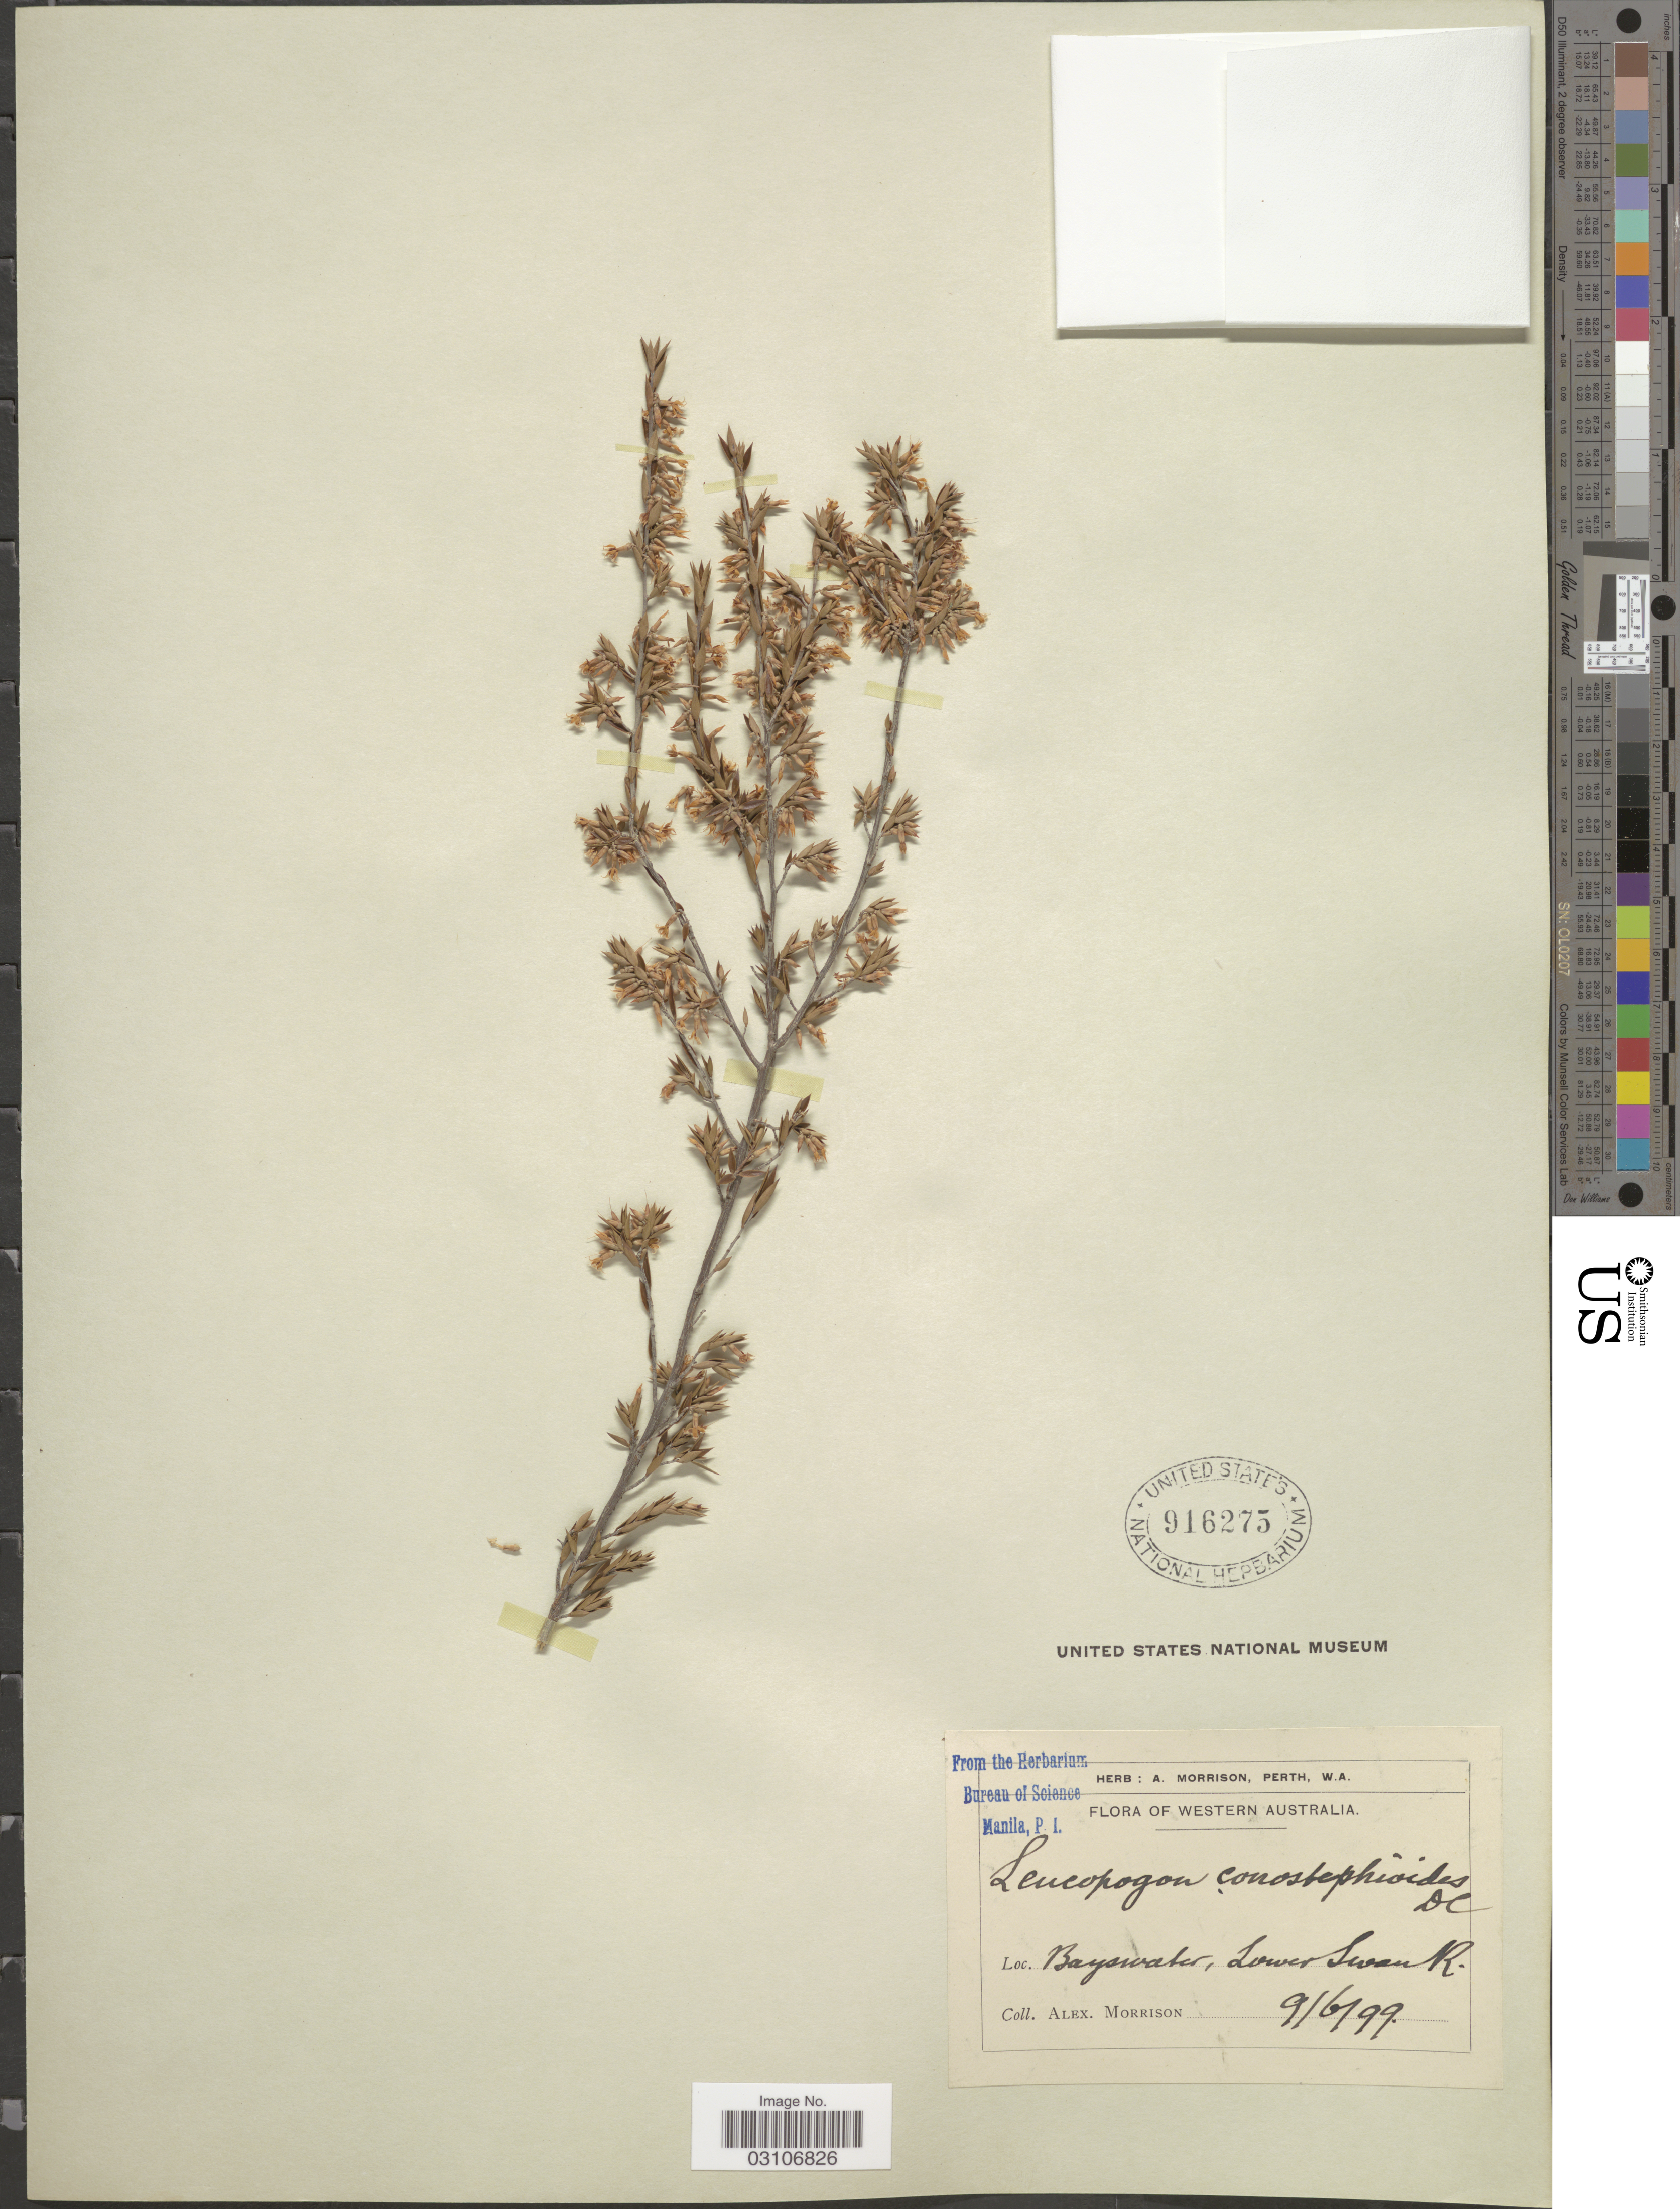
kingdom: Plantae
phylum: Tracheophyta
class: Magnoliopsida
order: Ericales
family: Ericaceae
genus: Leucopogon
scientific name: Leucopogon conostephioides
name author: DC.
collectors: A. Morrison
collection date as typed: Transcribed d/m/y: 9/6/99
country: Australia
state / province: Western Australia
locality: Bayswater, Lower Swan R.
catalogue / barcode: US 916275